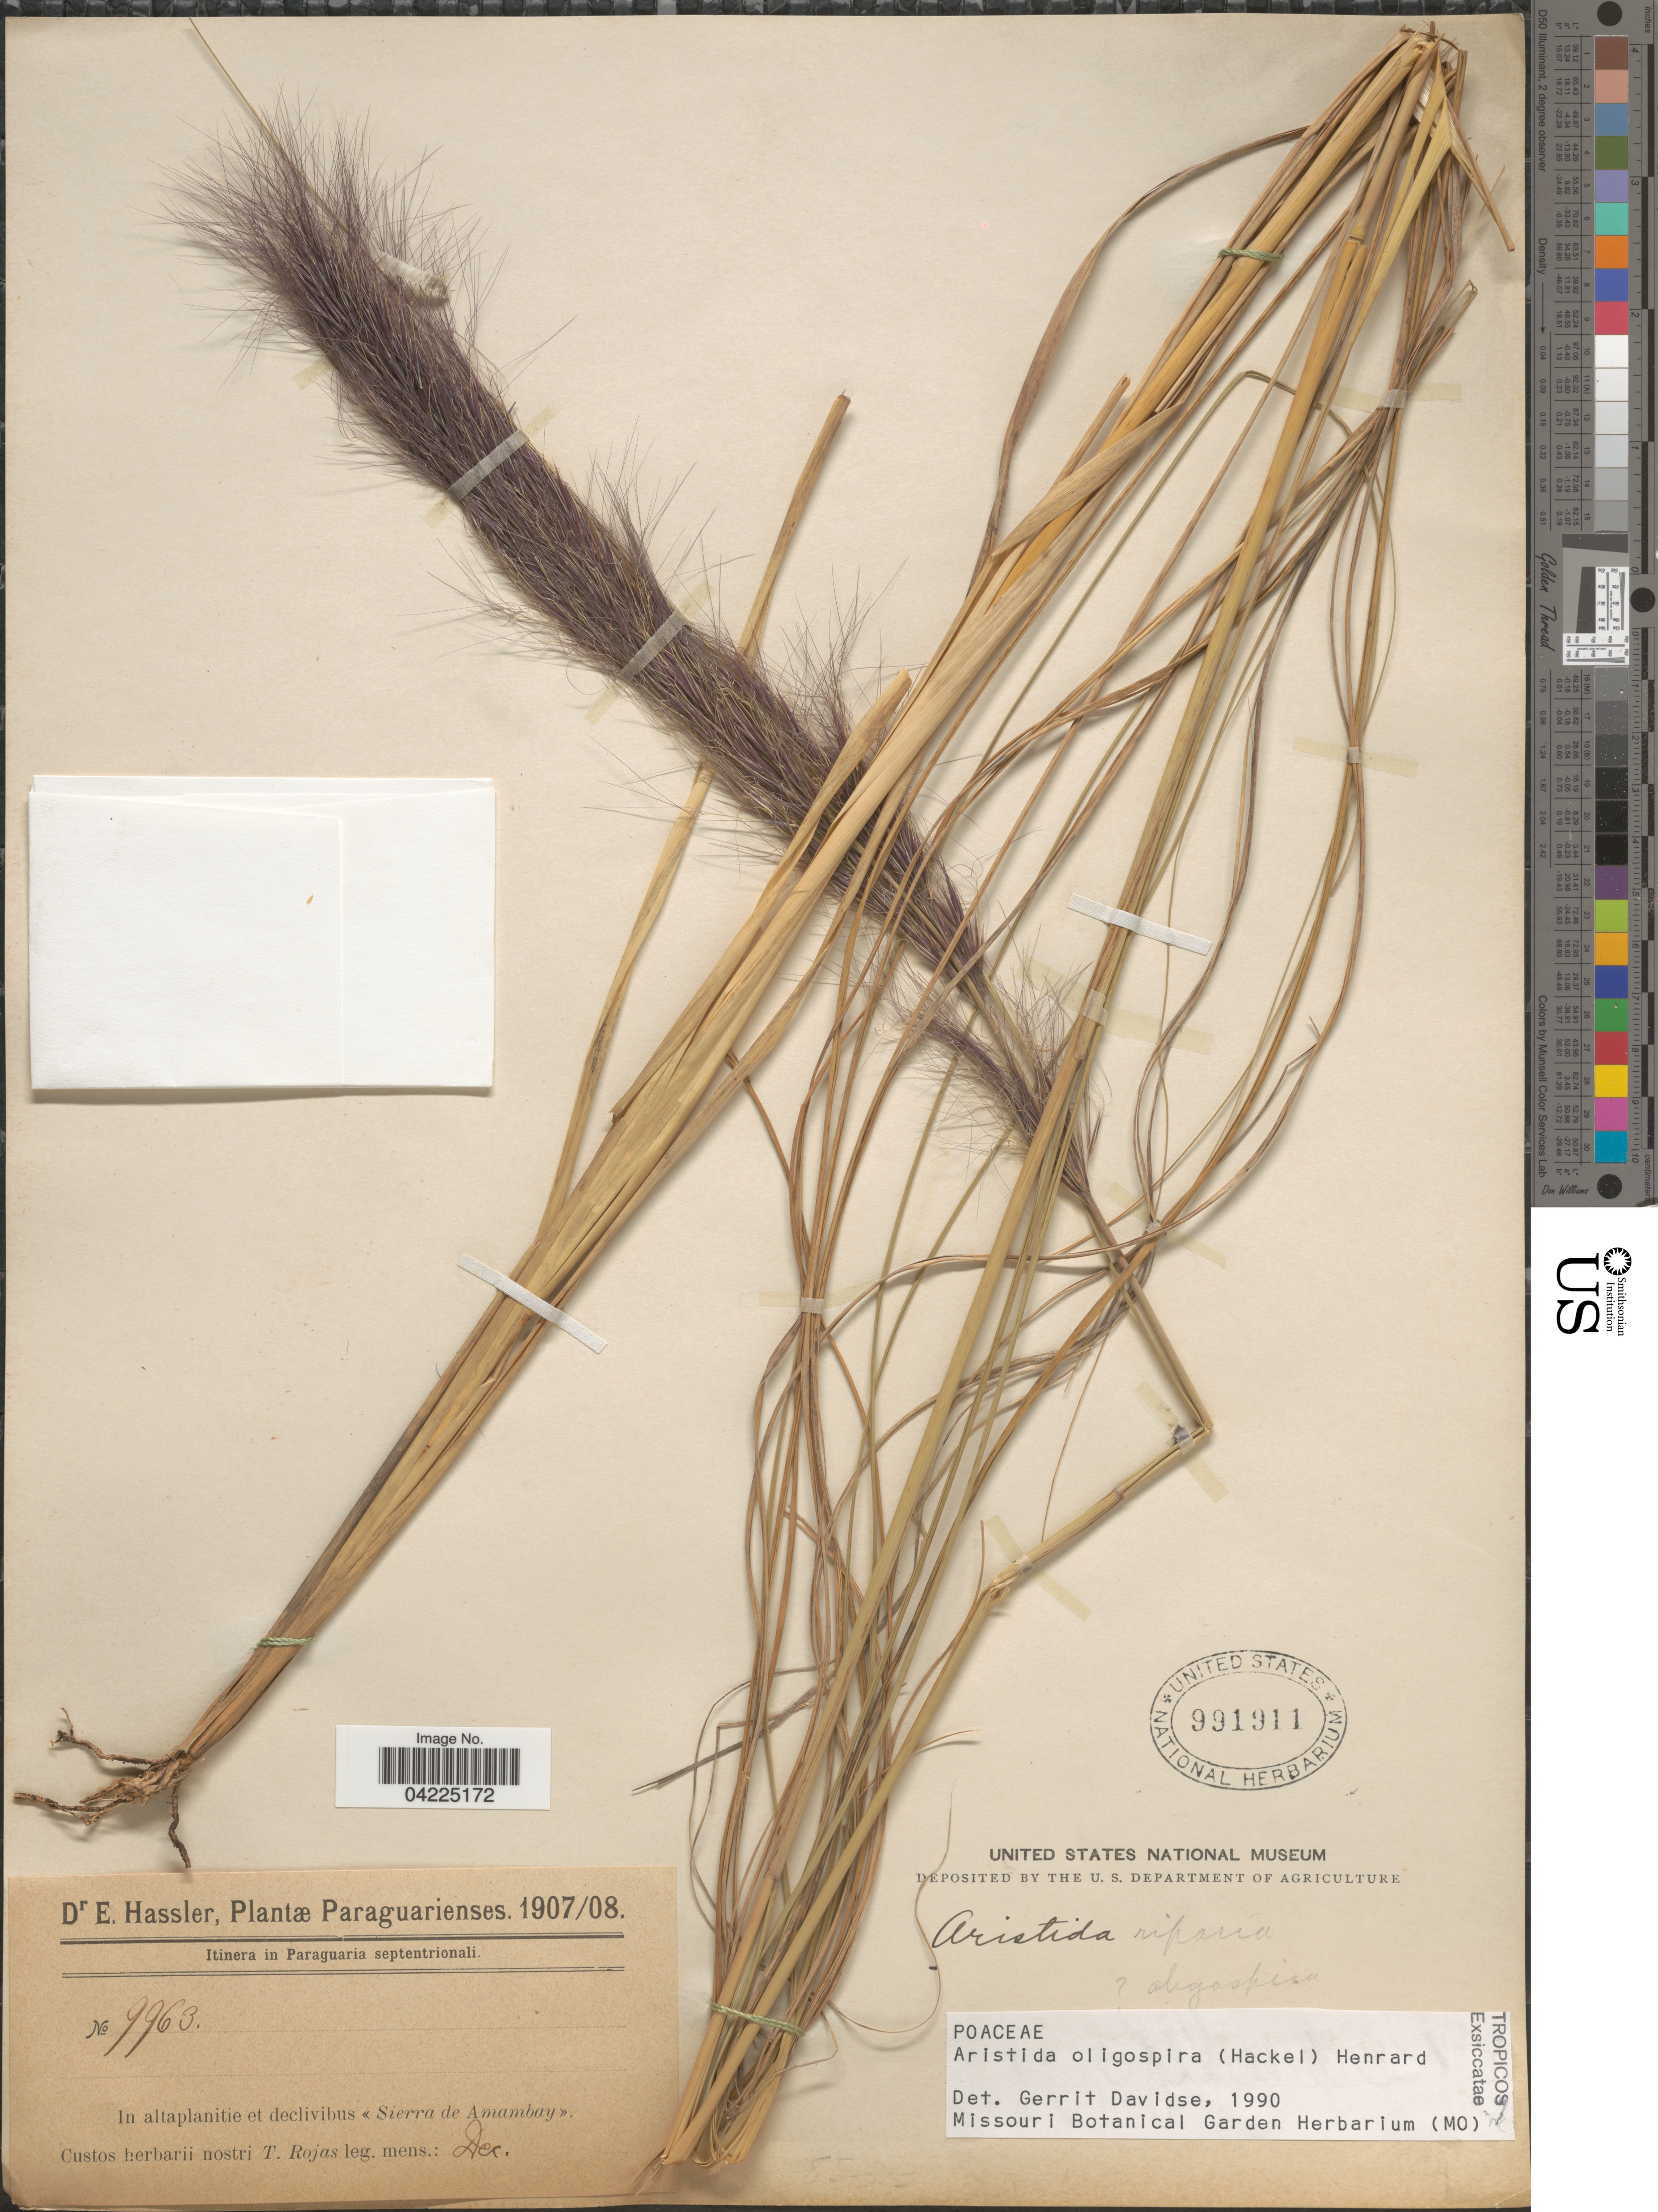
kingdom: Plantae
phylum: Tracheophyta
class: Liliopsida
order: Poales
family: Poaceae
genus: Aristida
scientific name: Aristida oligospira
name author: (Hack.) Henr.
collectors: T. Rojas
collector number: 9963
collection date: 1907-12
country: Paraguay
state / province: Amambay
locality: In altaplanitie et declivibus "Sierra de Amambat".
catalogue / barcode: US 991911